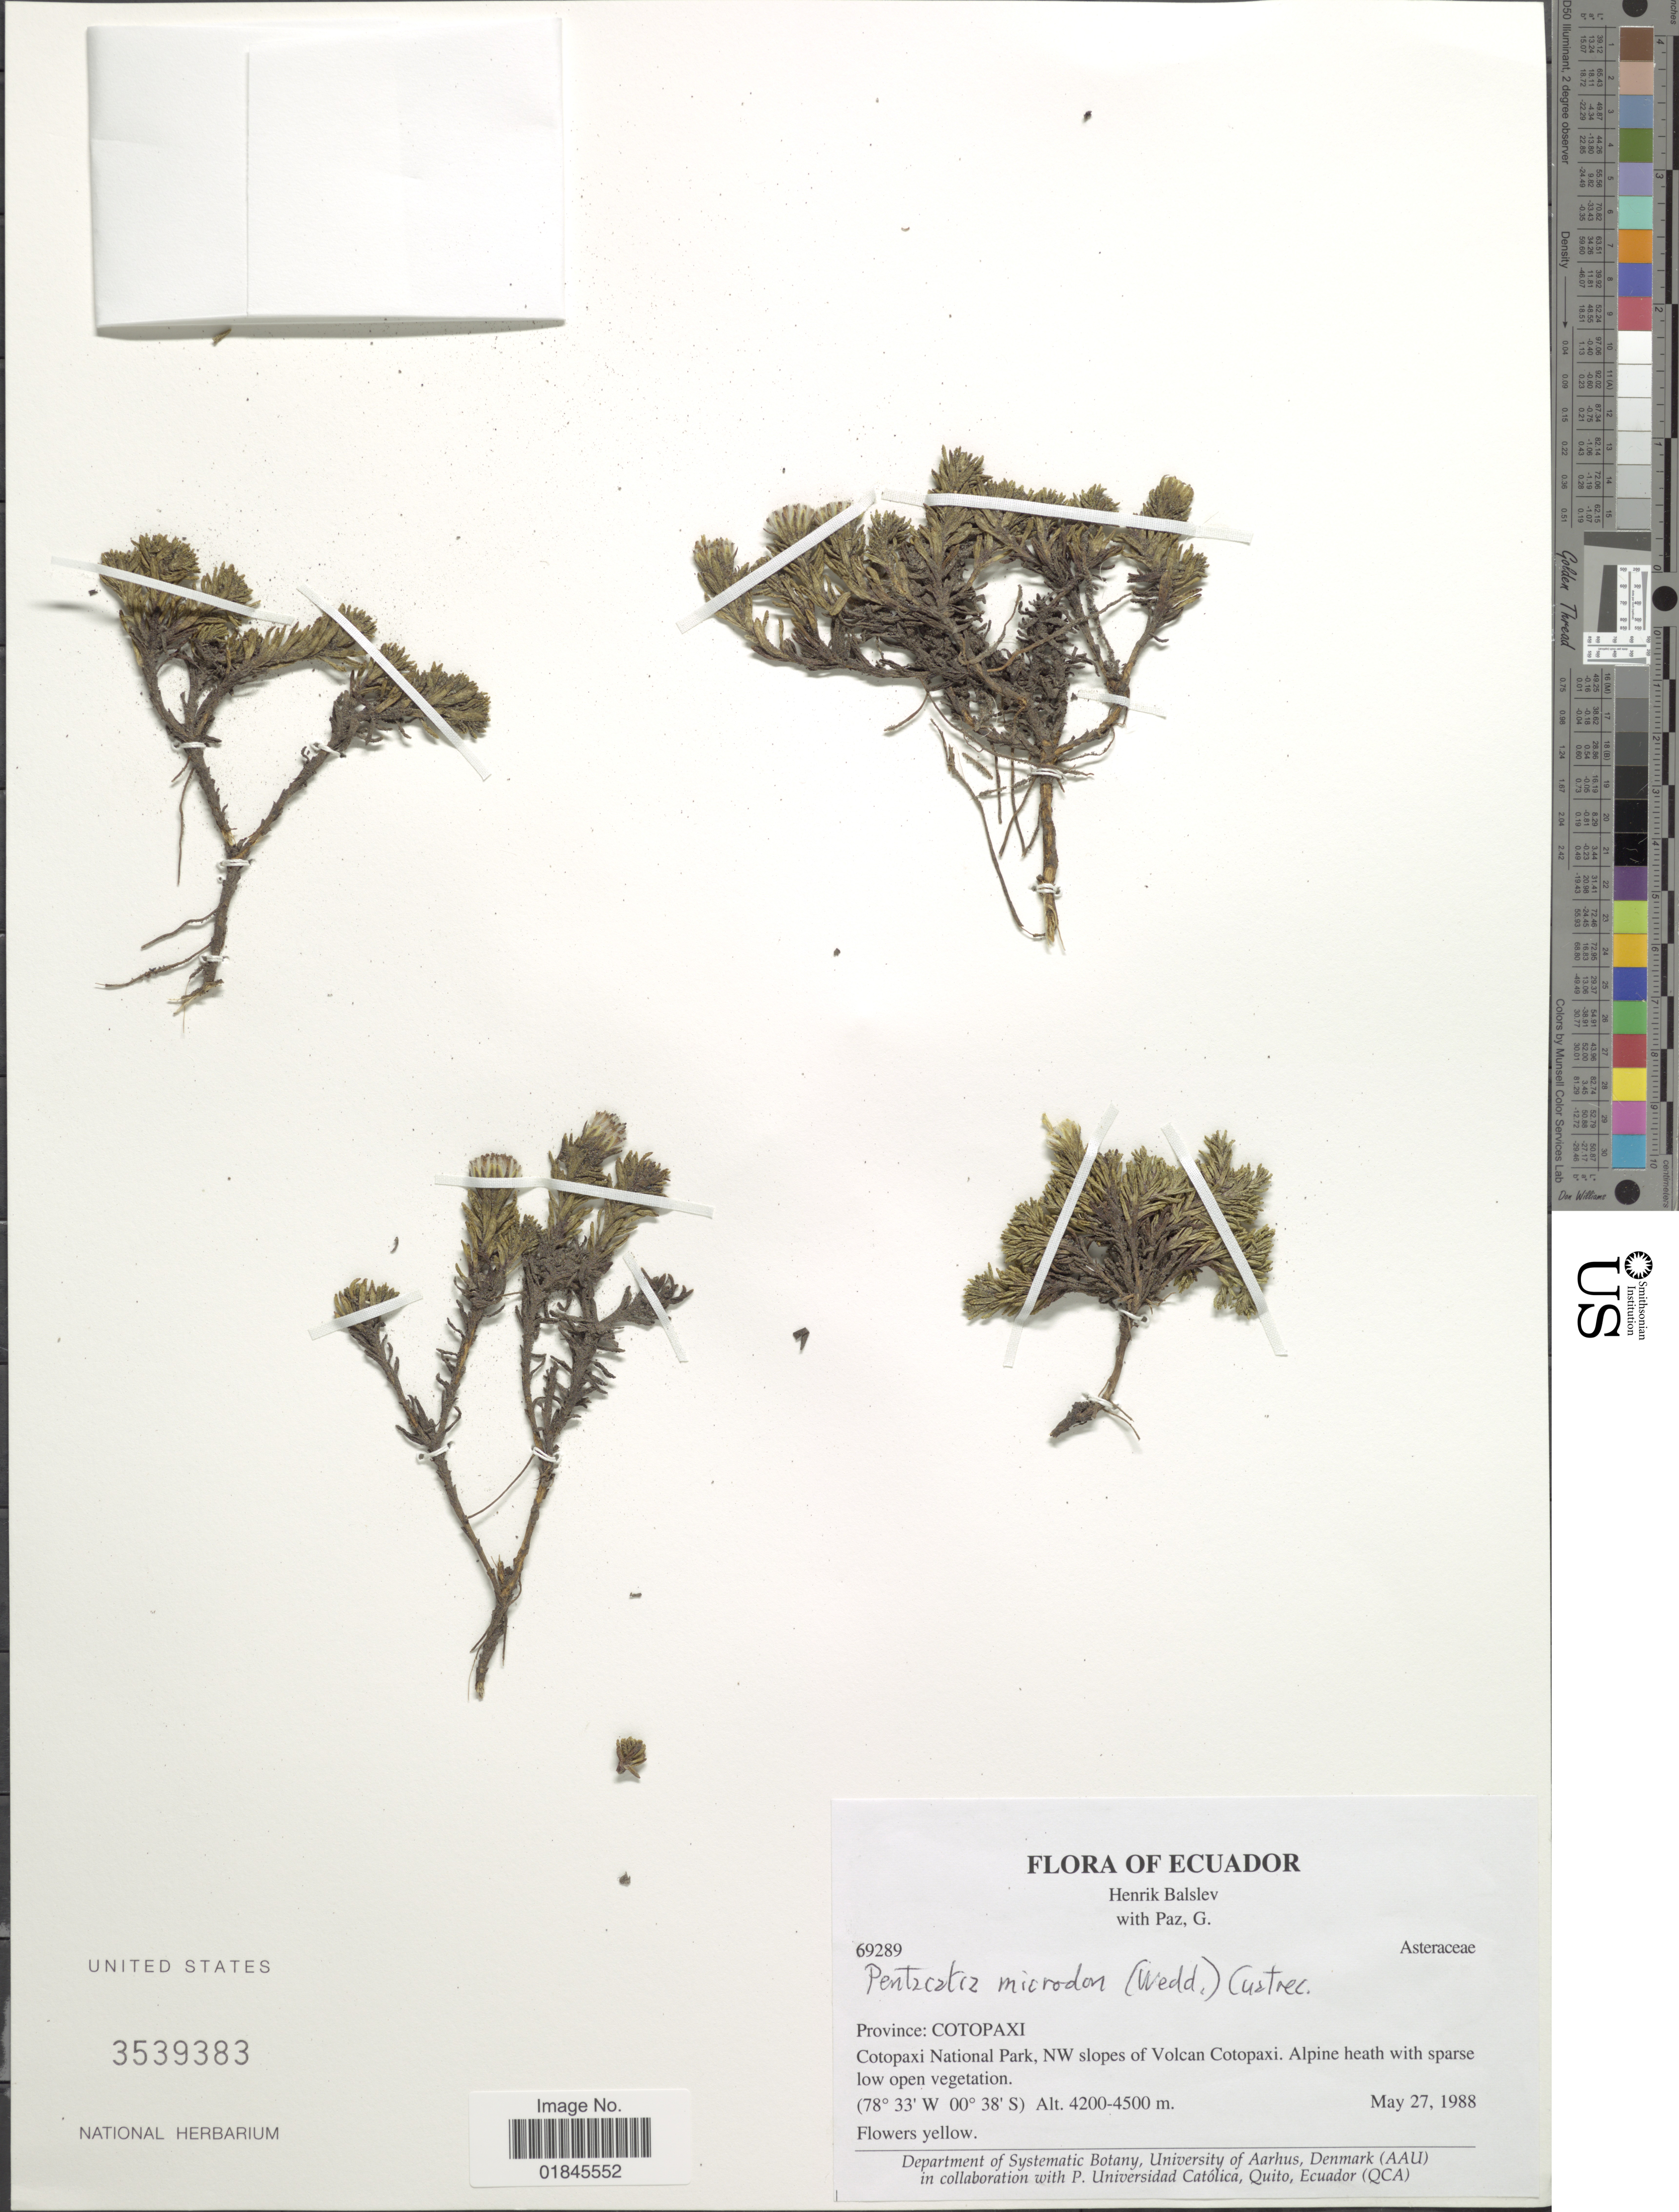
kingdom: Plantae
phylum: Tracheophyta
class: Magnoliopsida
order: Asterales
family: Asteraceae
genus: Pentacalia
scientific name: Pentacalia microdon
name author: (Wedd.) Cuatrec.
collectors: H. Balslev & G. Paz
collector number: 69289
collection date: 1988-05-27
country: Ecuador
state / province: Cotopaxi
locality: Province: Cotopaxi. Cotopaxi National Park, NW slopes of Volcan Cotopaxi.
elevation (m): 4200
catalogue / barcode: US 3539383